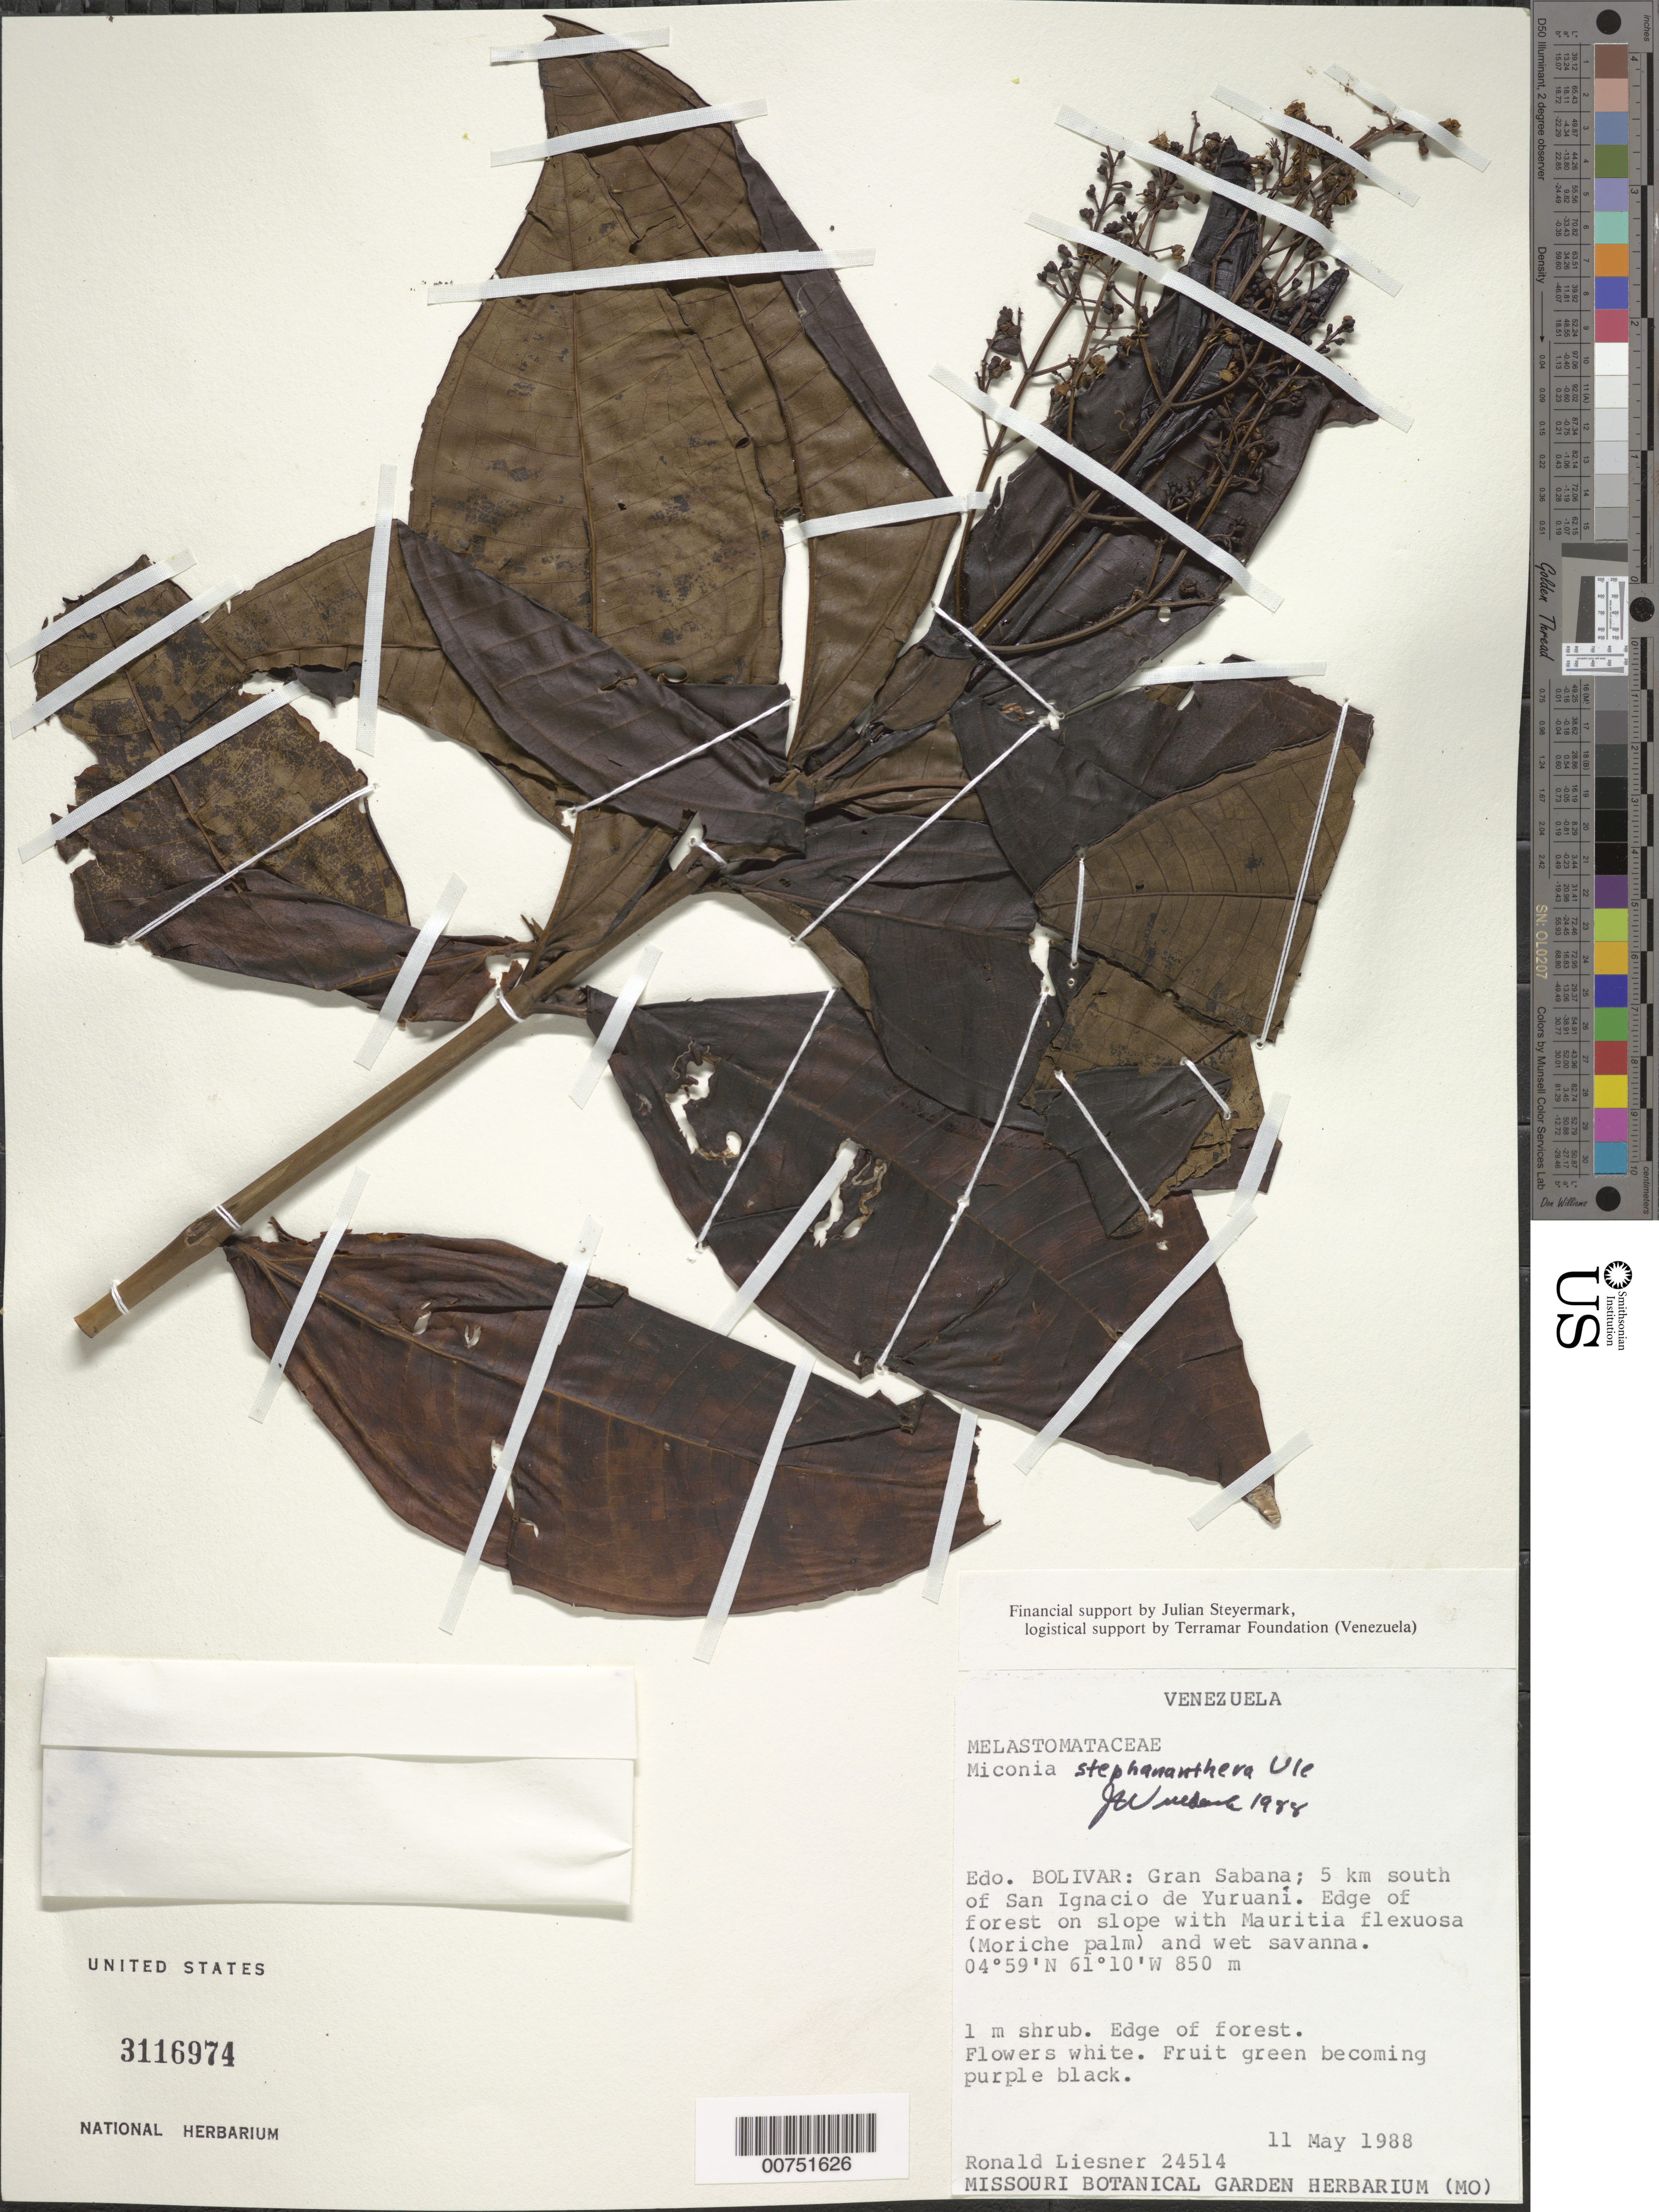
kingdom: Plantae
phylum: Tracheophyta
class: Magnoliopsida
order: Myrtales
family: Melastomataceae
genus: Miconia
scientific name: Miconia stephananthera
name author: Ule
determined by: Wurdack, John J., (US), US (UNITED STATES)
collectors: R. L. Liesner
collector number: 24514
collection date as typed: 11-May-88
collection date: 1988-05-11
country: Venezuela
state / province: Bolívar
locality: Gran Sabana, 5 km S of San Ignacio de Yuruani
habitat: Edge of forest on slope with Mauritia flexuosa (moriche palm) and wet savanna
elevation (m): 850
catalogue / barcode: US 3116974